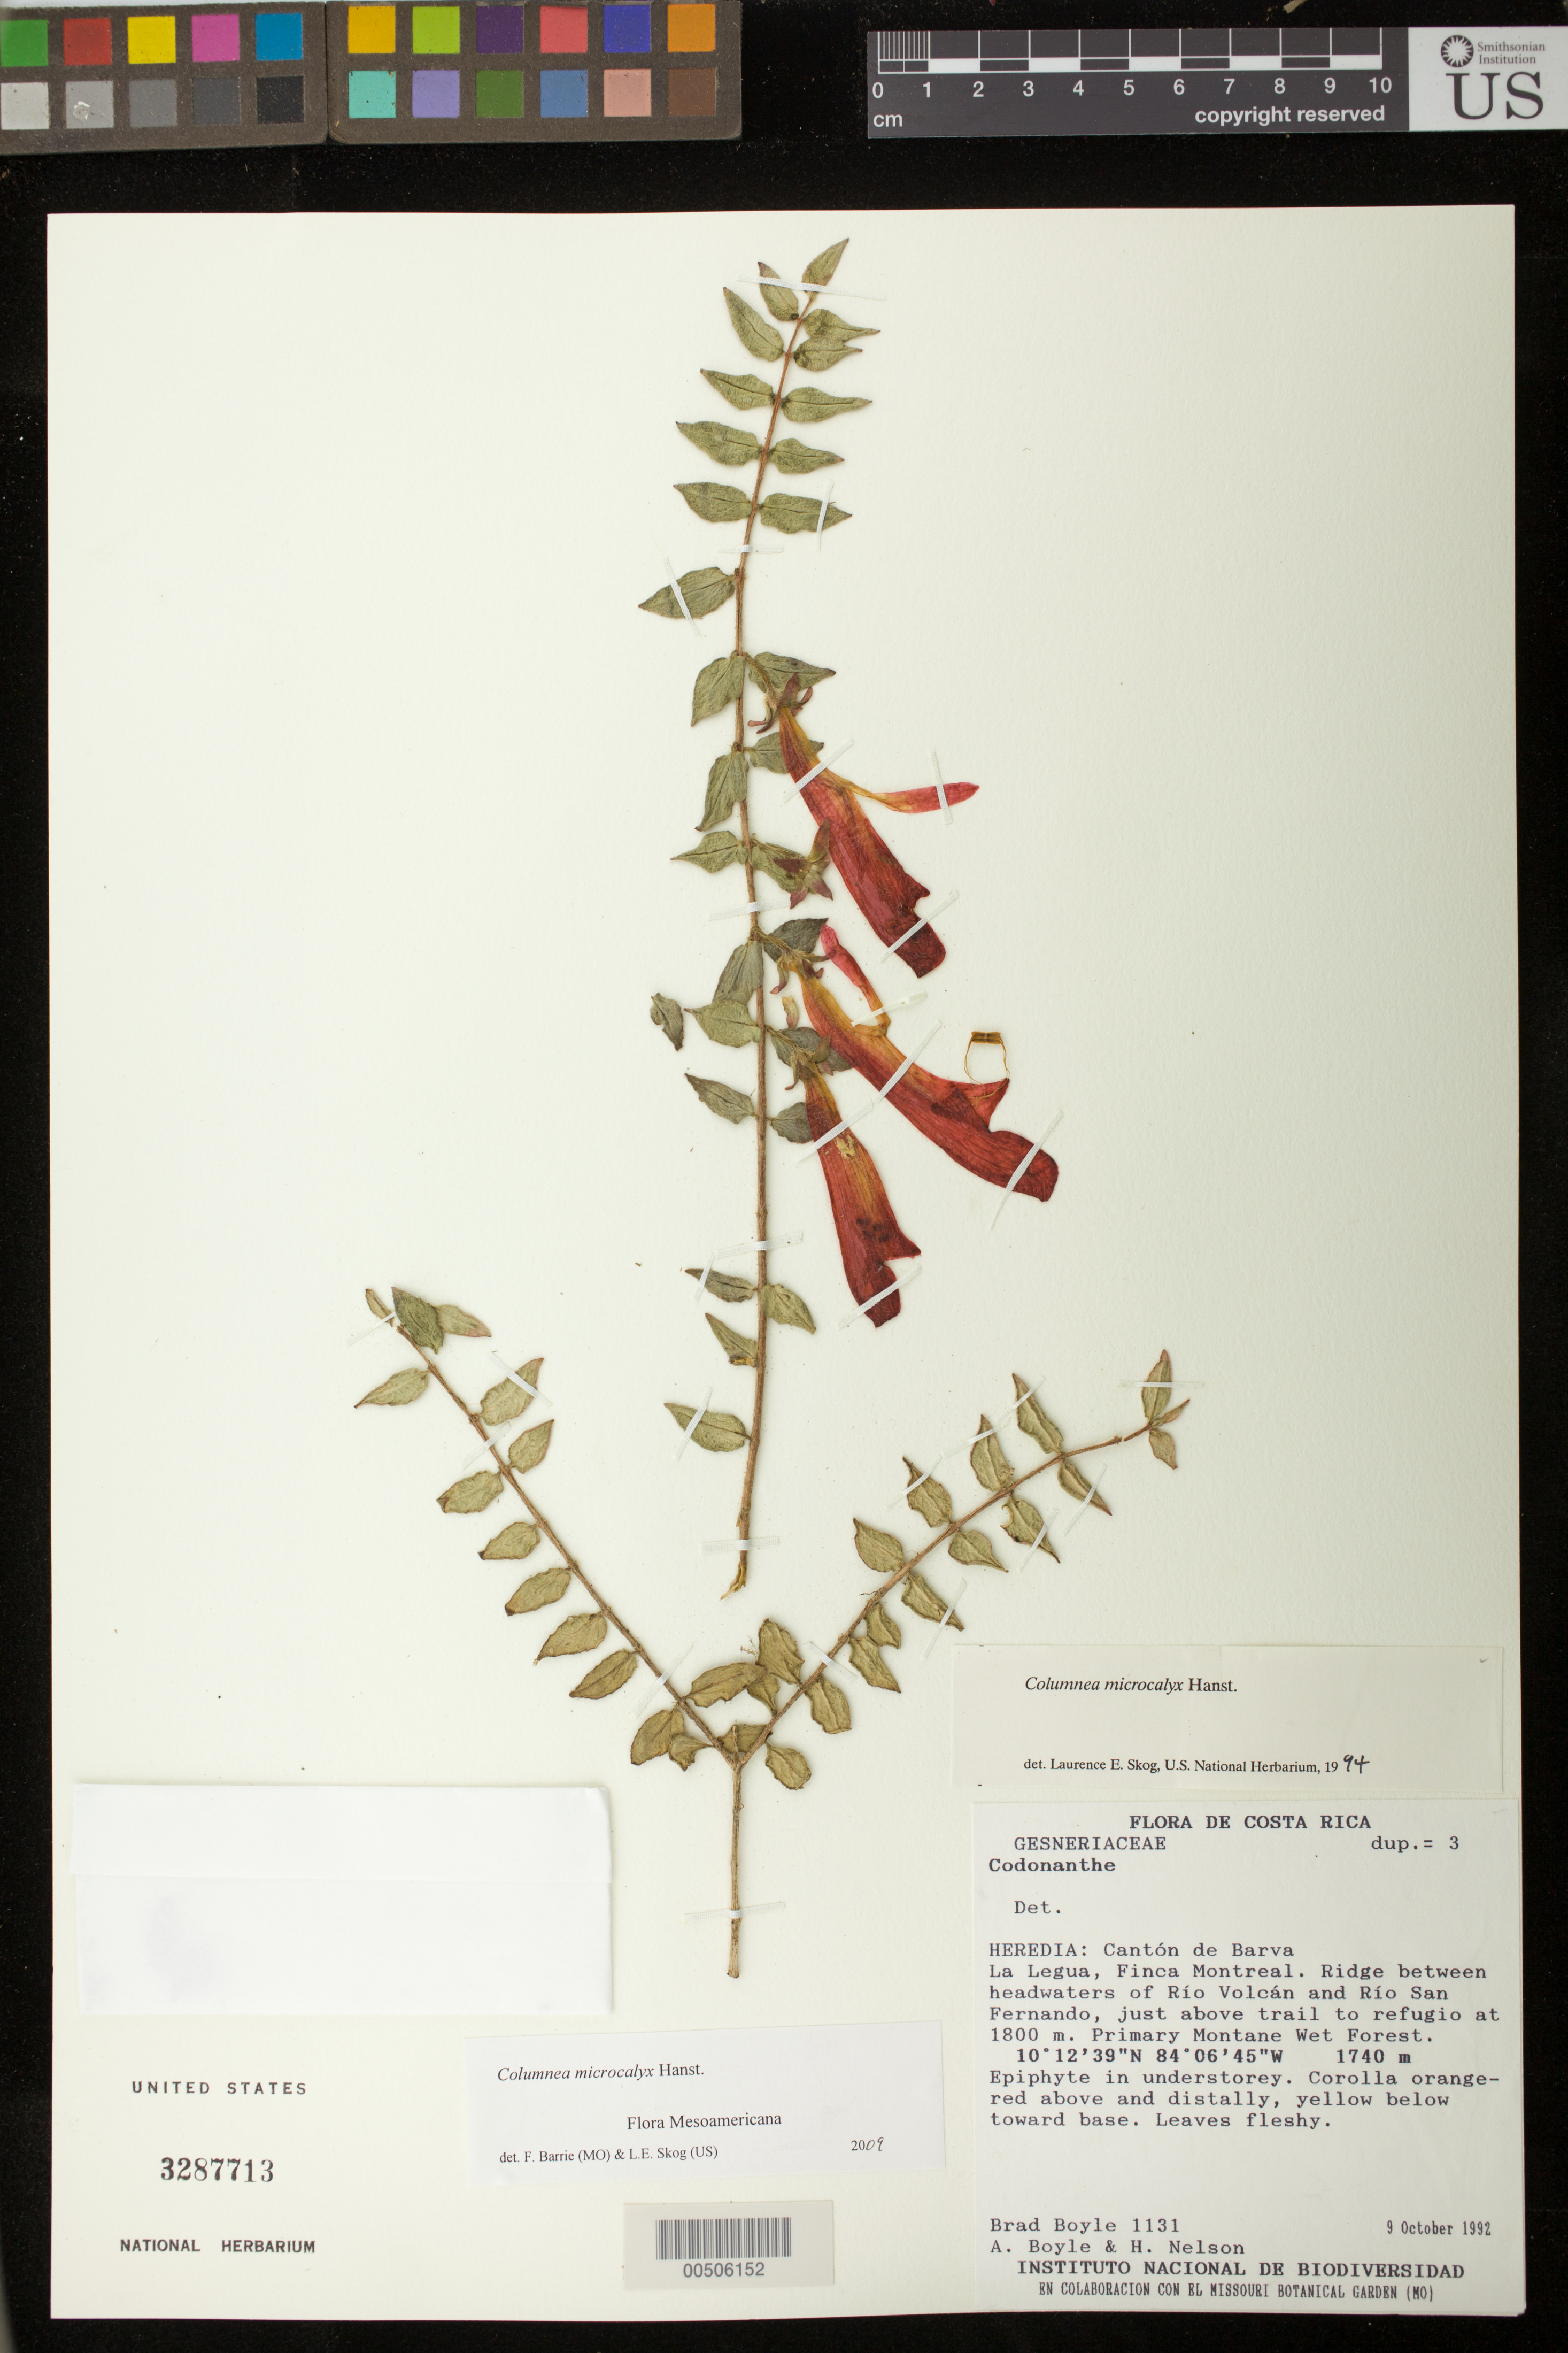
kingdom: Plantae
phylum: Tracheophyta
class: Magnoliopsida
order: Lamiales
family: Gesneriaceae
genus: Columnea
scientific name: Columnea microcalyx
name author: Hanst.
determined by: Skog, Laurence E.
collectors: B. Boyle, A. Boyle & H. Nelson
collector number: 1131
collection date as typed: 09 Oct 1992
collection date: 1992-10-09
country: Costa Rica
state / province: Heredia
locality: Cantón de Barva, Dist. Varablanca, La Legua, Finca Montreal. Ridge between headwaters of Rio Volcan and Rio San Fernando, just above trail to refugio at 1800 m. Primary Montane Wet Forest.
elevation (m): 1740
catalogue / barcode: US 3287713